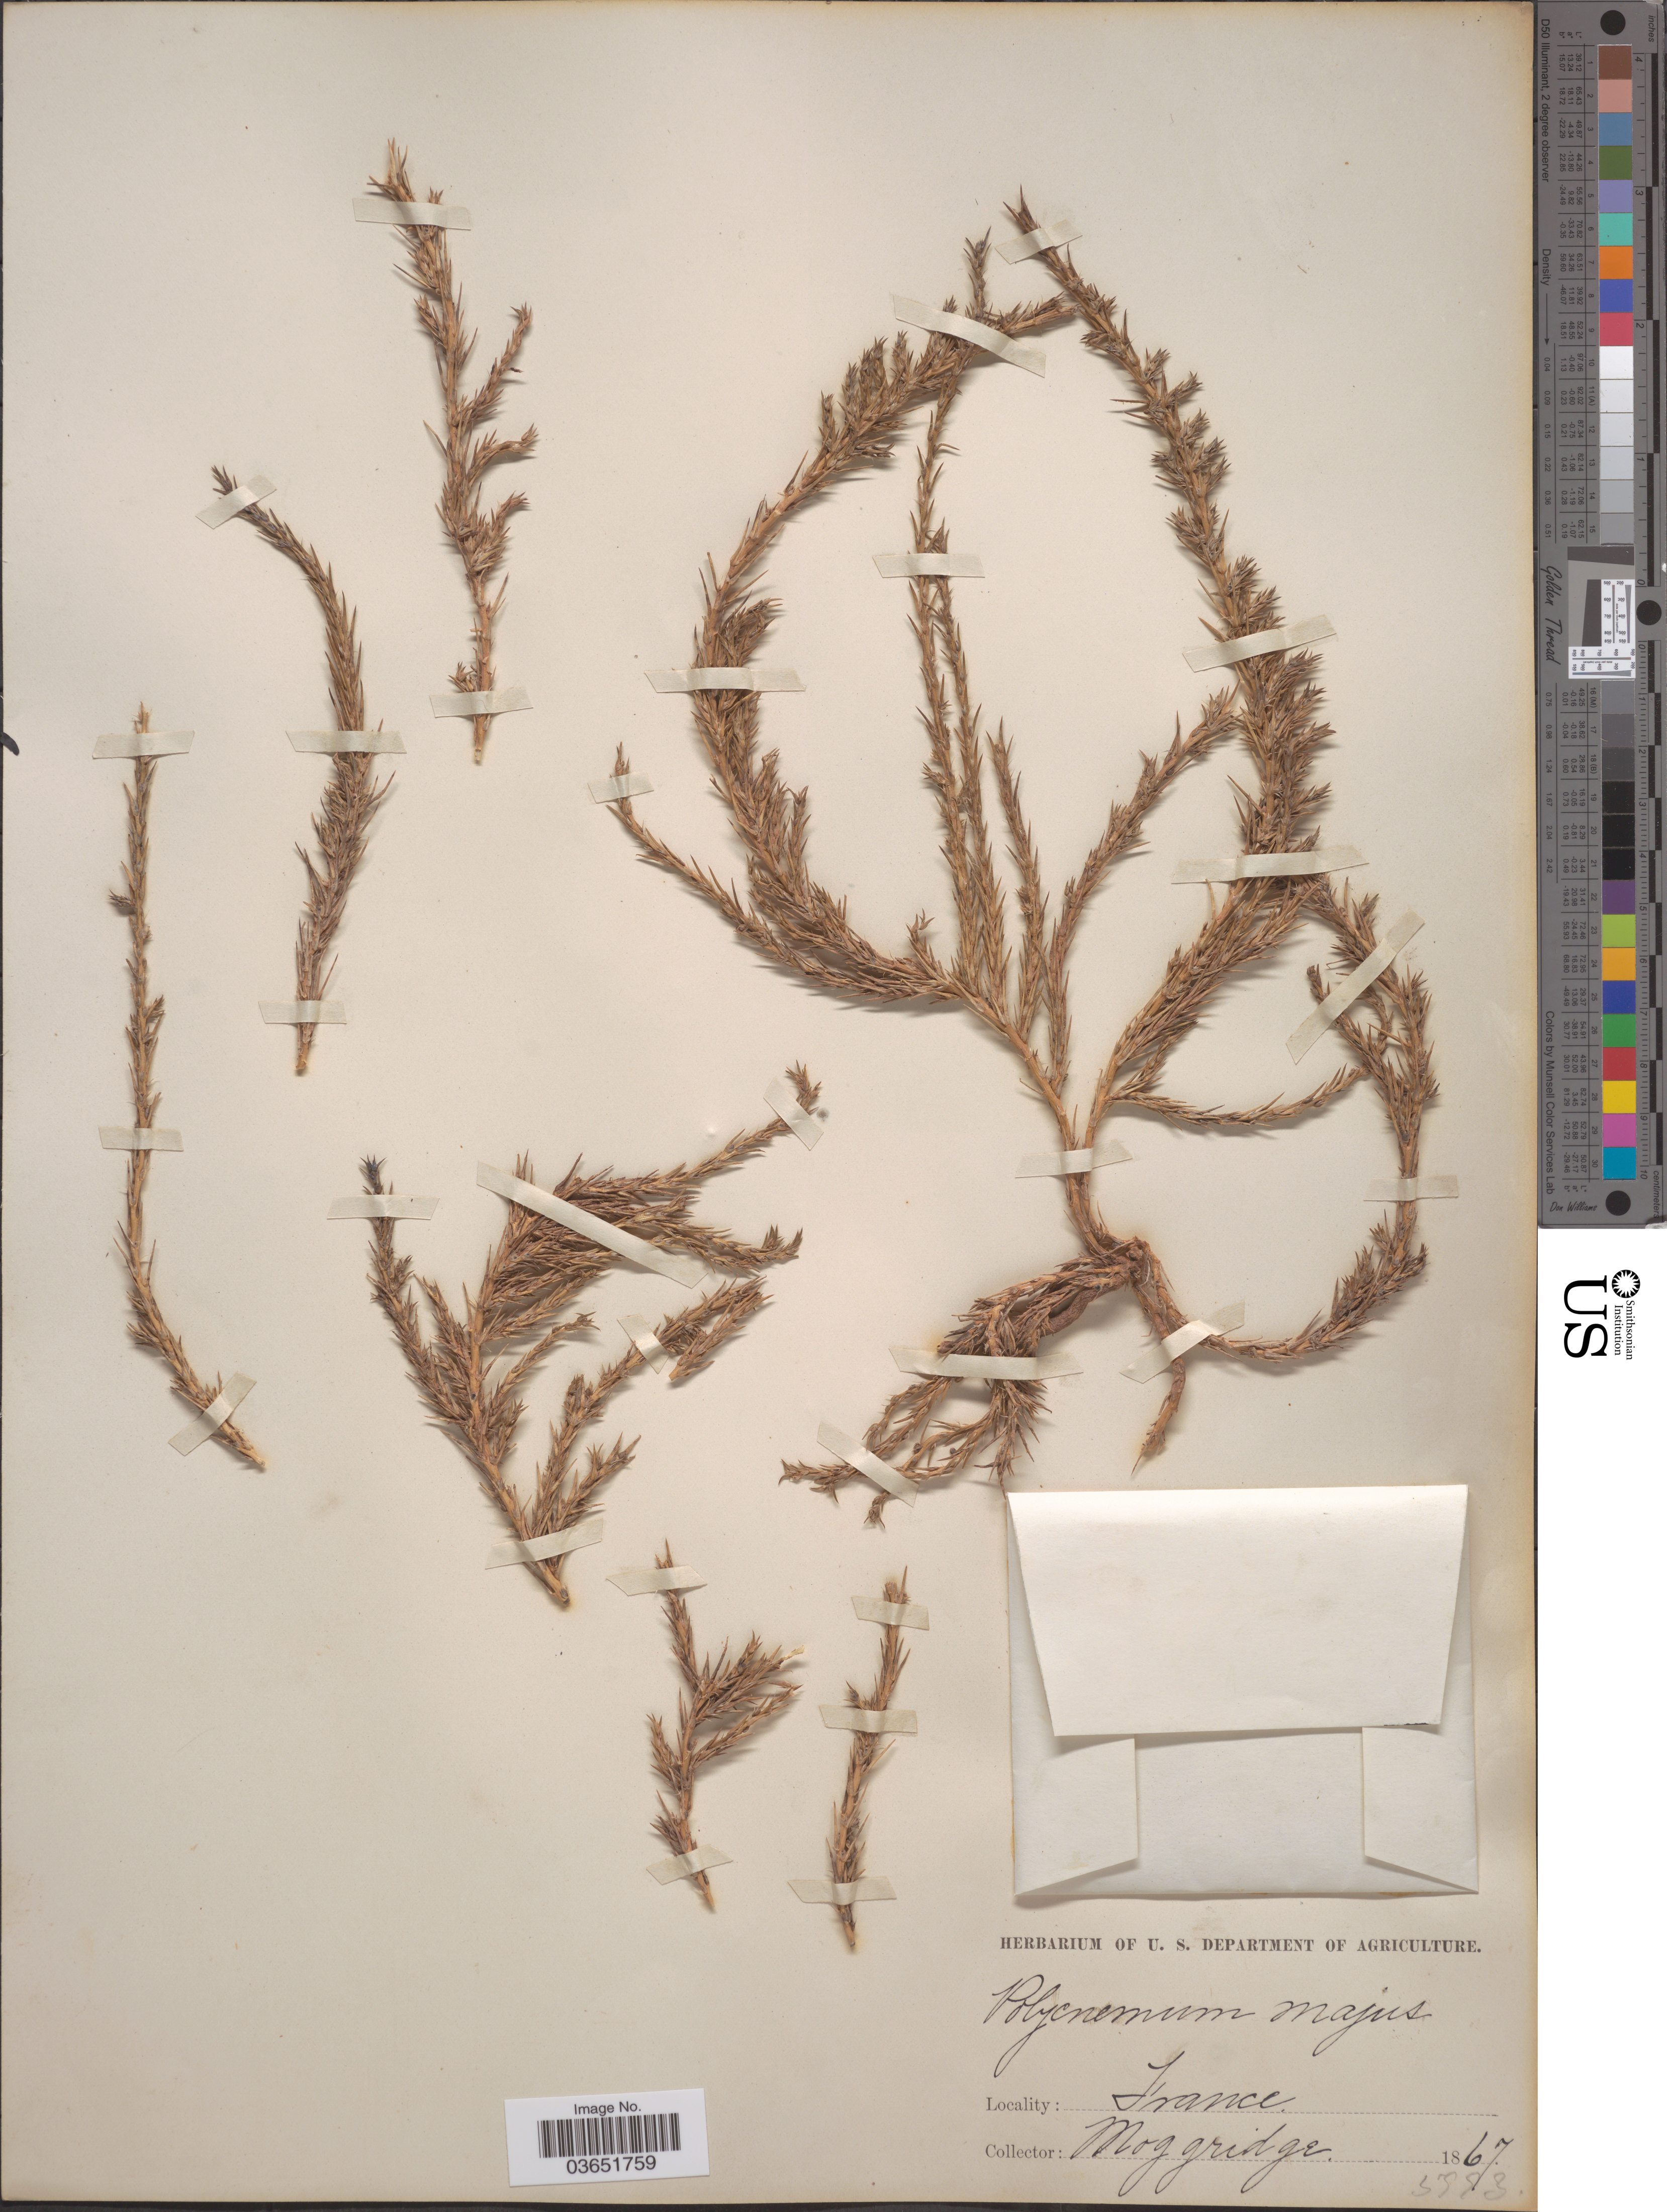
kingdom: Plantae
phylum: Tracheophyta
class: Magnoliopsida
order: Caryophyllales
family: Amaranthaceae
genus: Polycnemum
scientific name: Polycnemum majus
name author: A. Braun ex Bogenh.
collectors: Moggridge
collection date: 1867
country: France